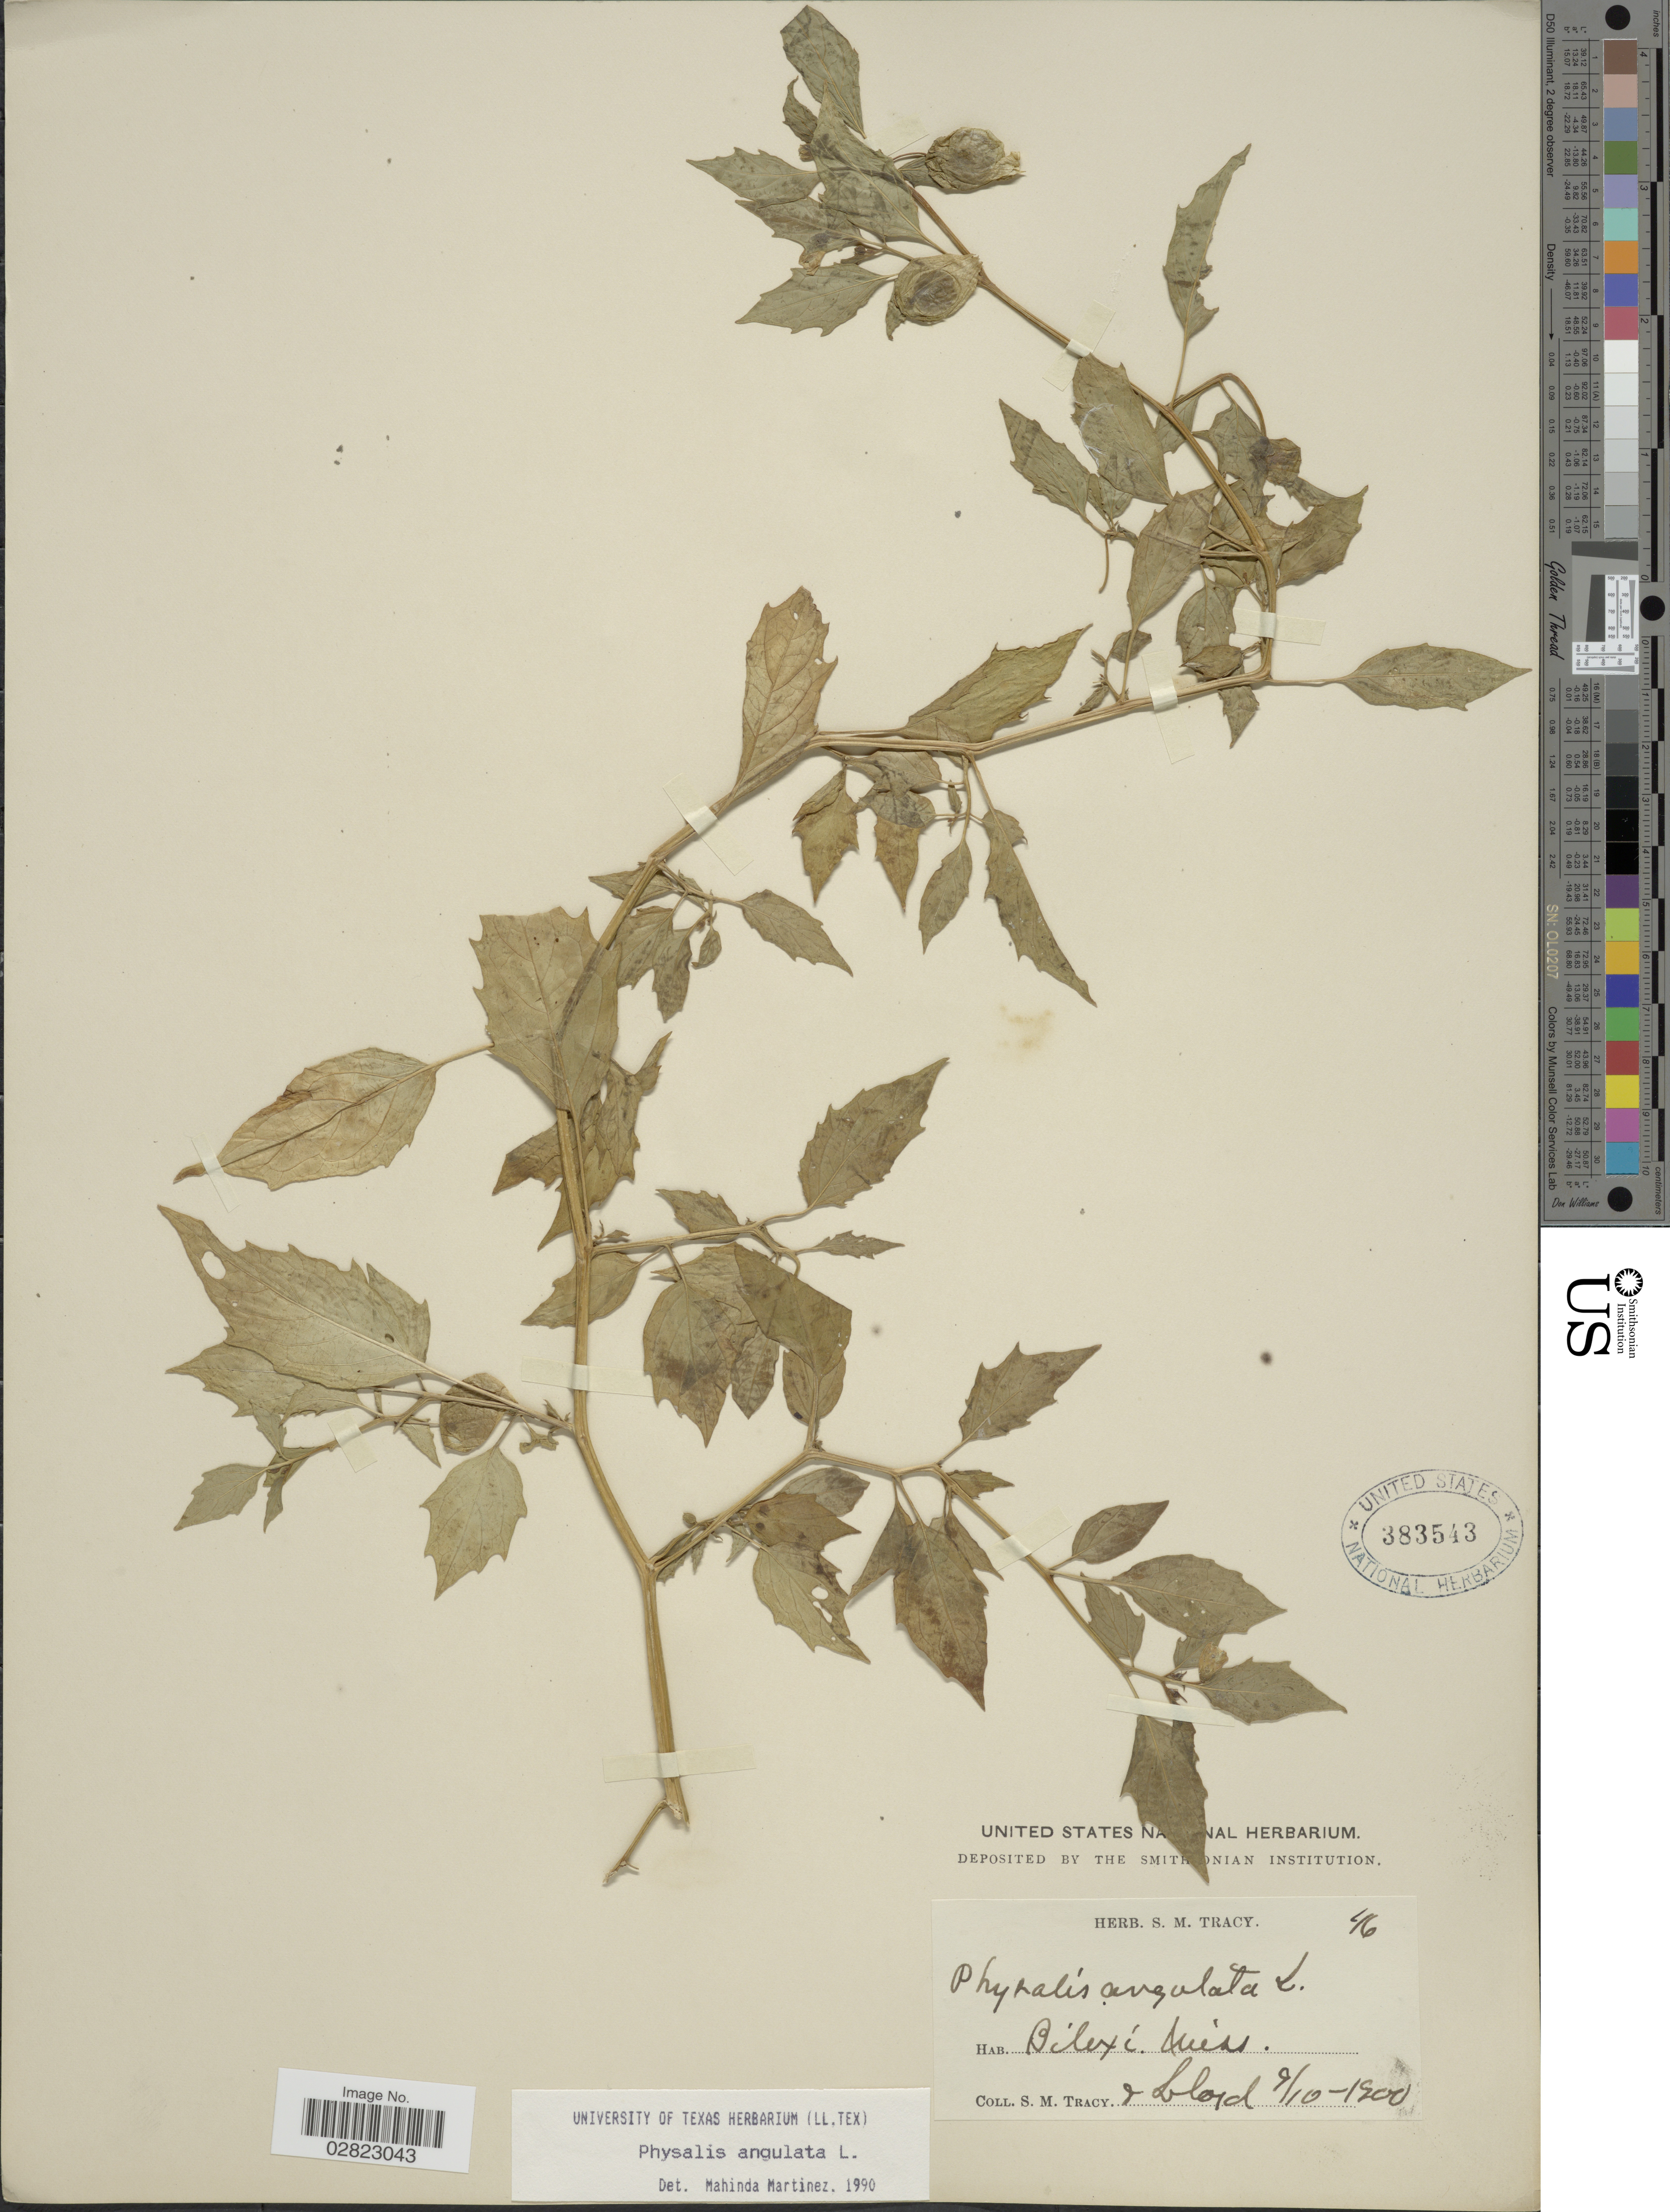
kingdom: Plantae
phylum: Tracheophyta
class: Magnoliopsida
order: Solanales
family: Solanaceae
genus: Physalis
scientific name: Physalis angulata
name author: L.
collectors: S. M. Tracy & -- Lloyd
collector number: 46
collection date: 1900-09-10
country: United States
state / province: Mississippi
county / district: Harrison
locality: Biloxi.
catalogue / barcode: US 383543